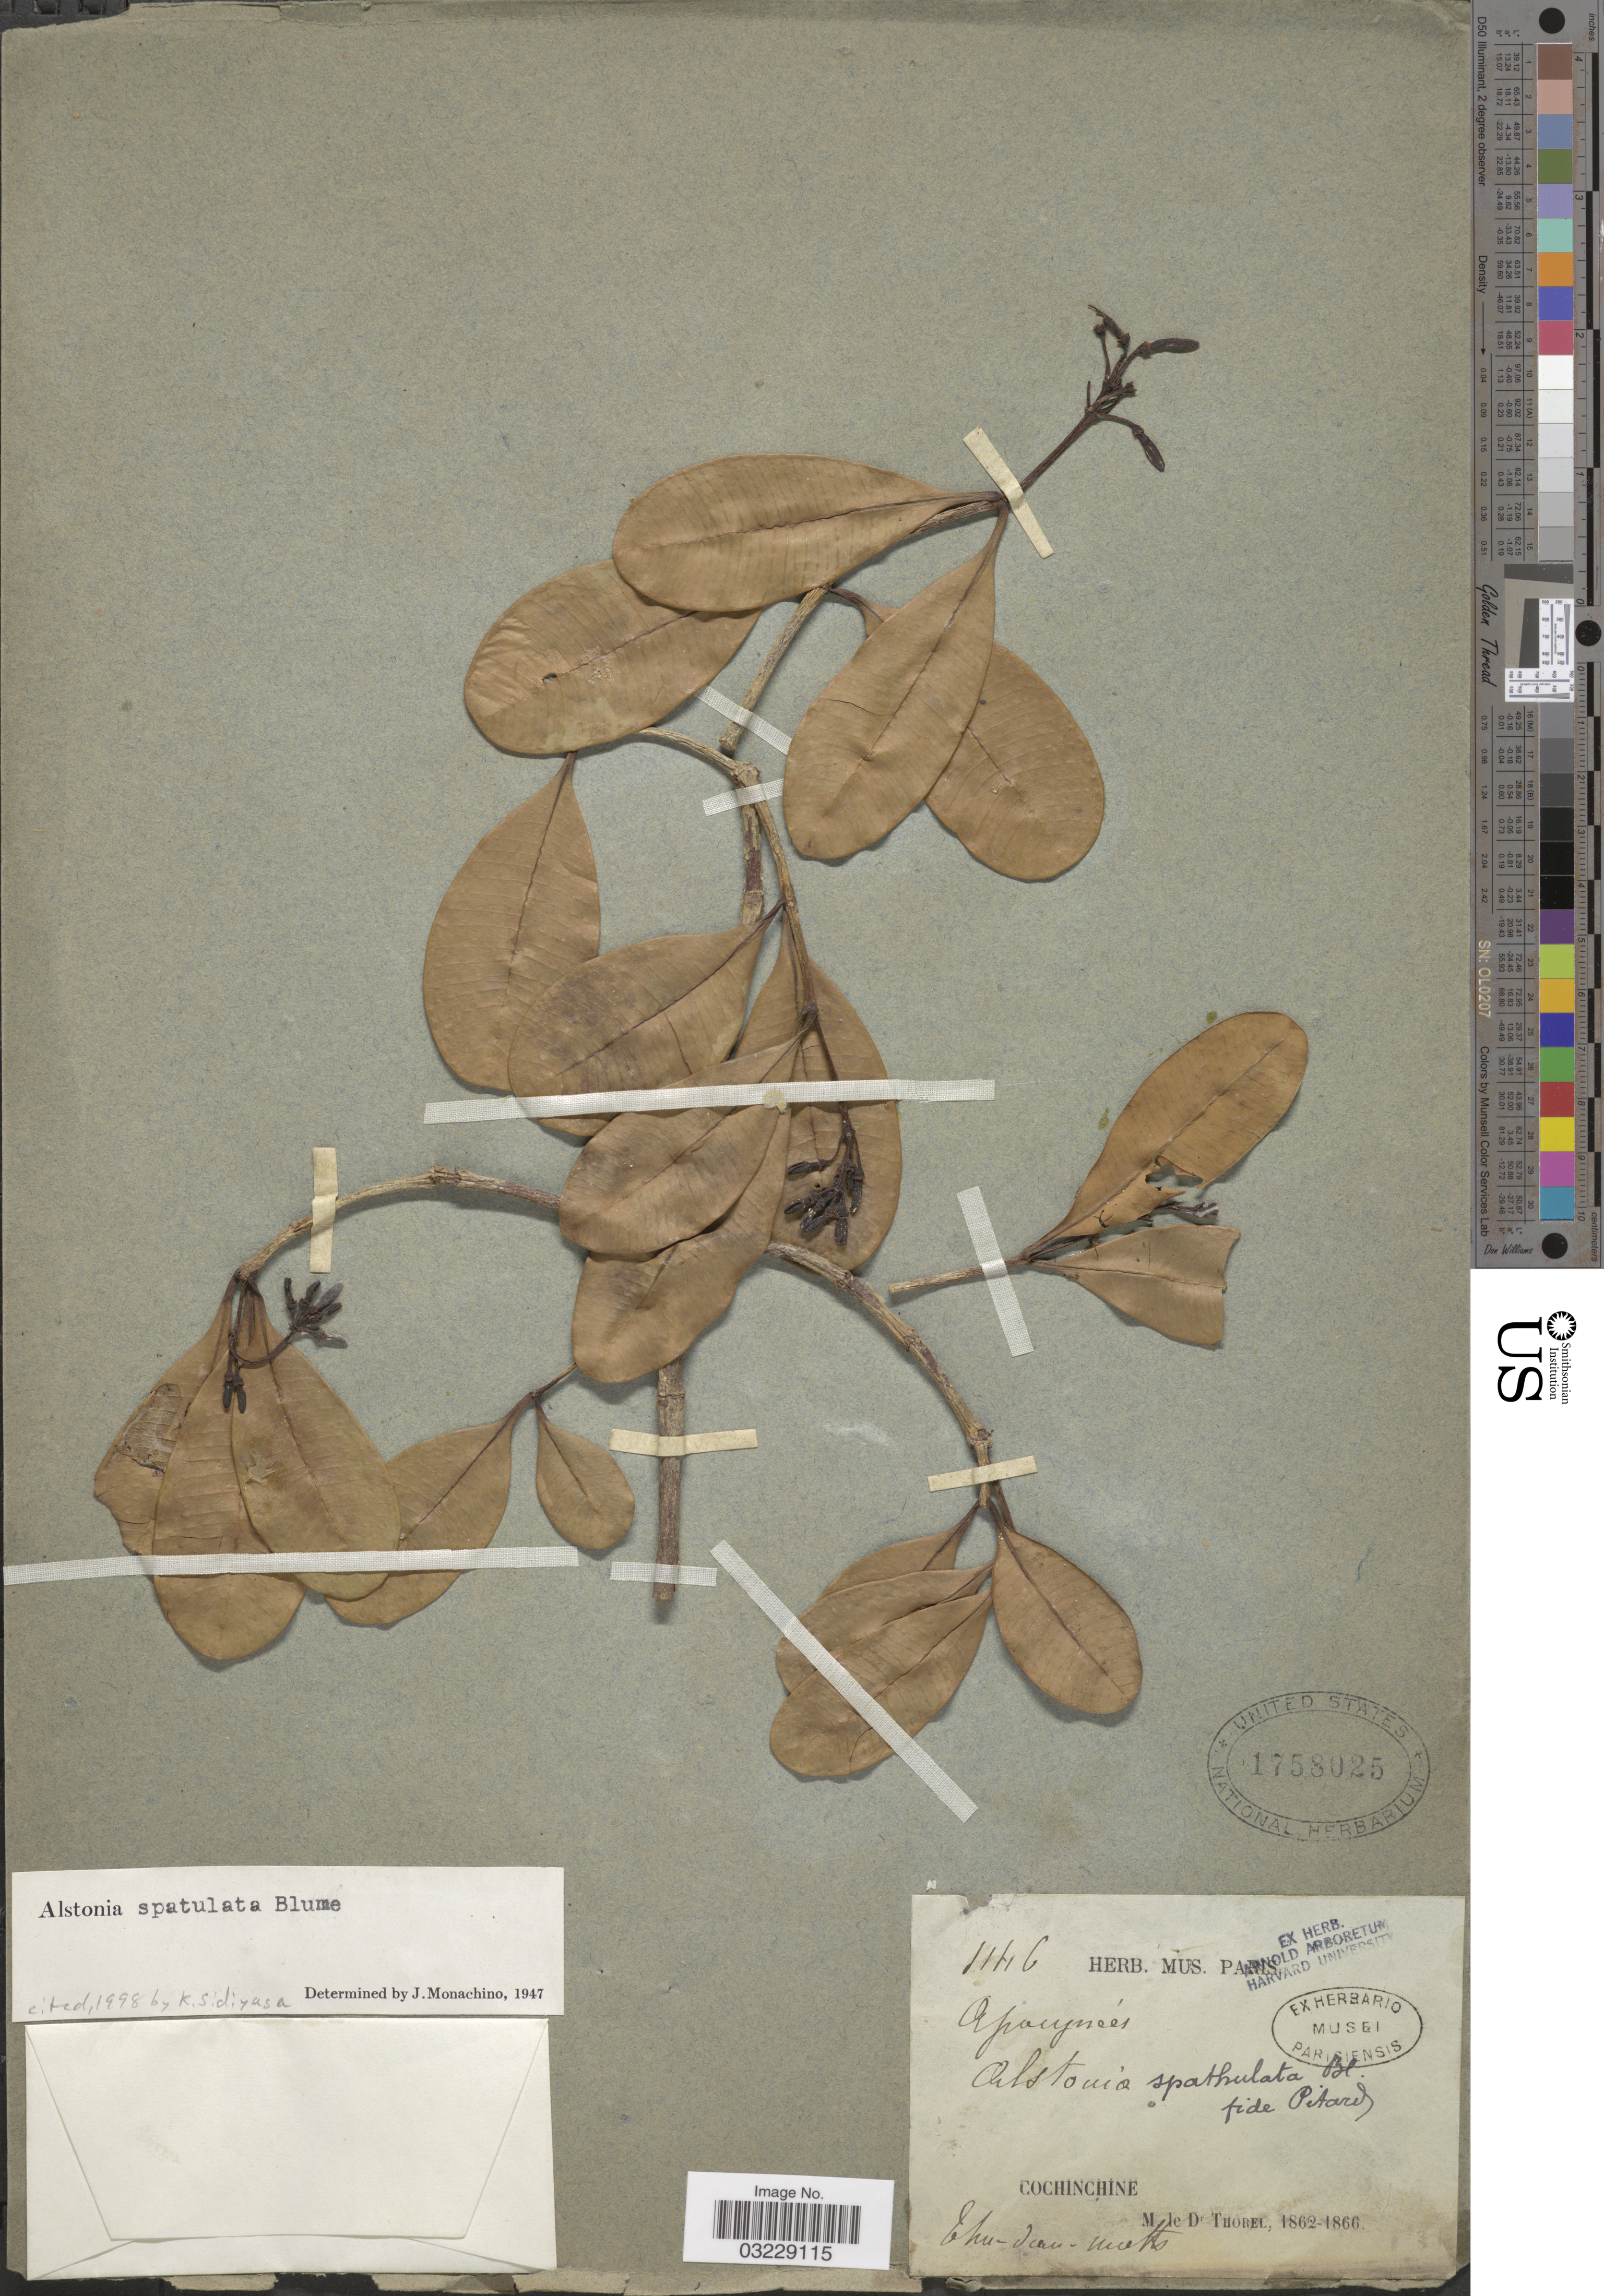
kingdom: Plantae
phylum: Tracheophyta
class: Magnoliopsida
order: Gentianales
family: Apocynaceae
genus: Alstonia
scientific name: Alstonia spathulata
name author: Blume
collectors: Thorel, M. "M. [=Monsieur] Thorel" DO NOT USE (error for C. Thorel)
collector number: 1146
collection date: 1862/1866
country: Vietnam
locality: Cochinchine.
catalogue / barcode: US 1758025